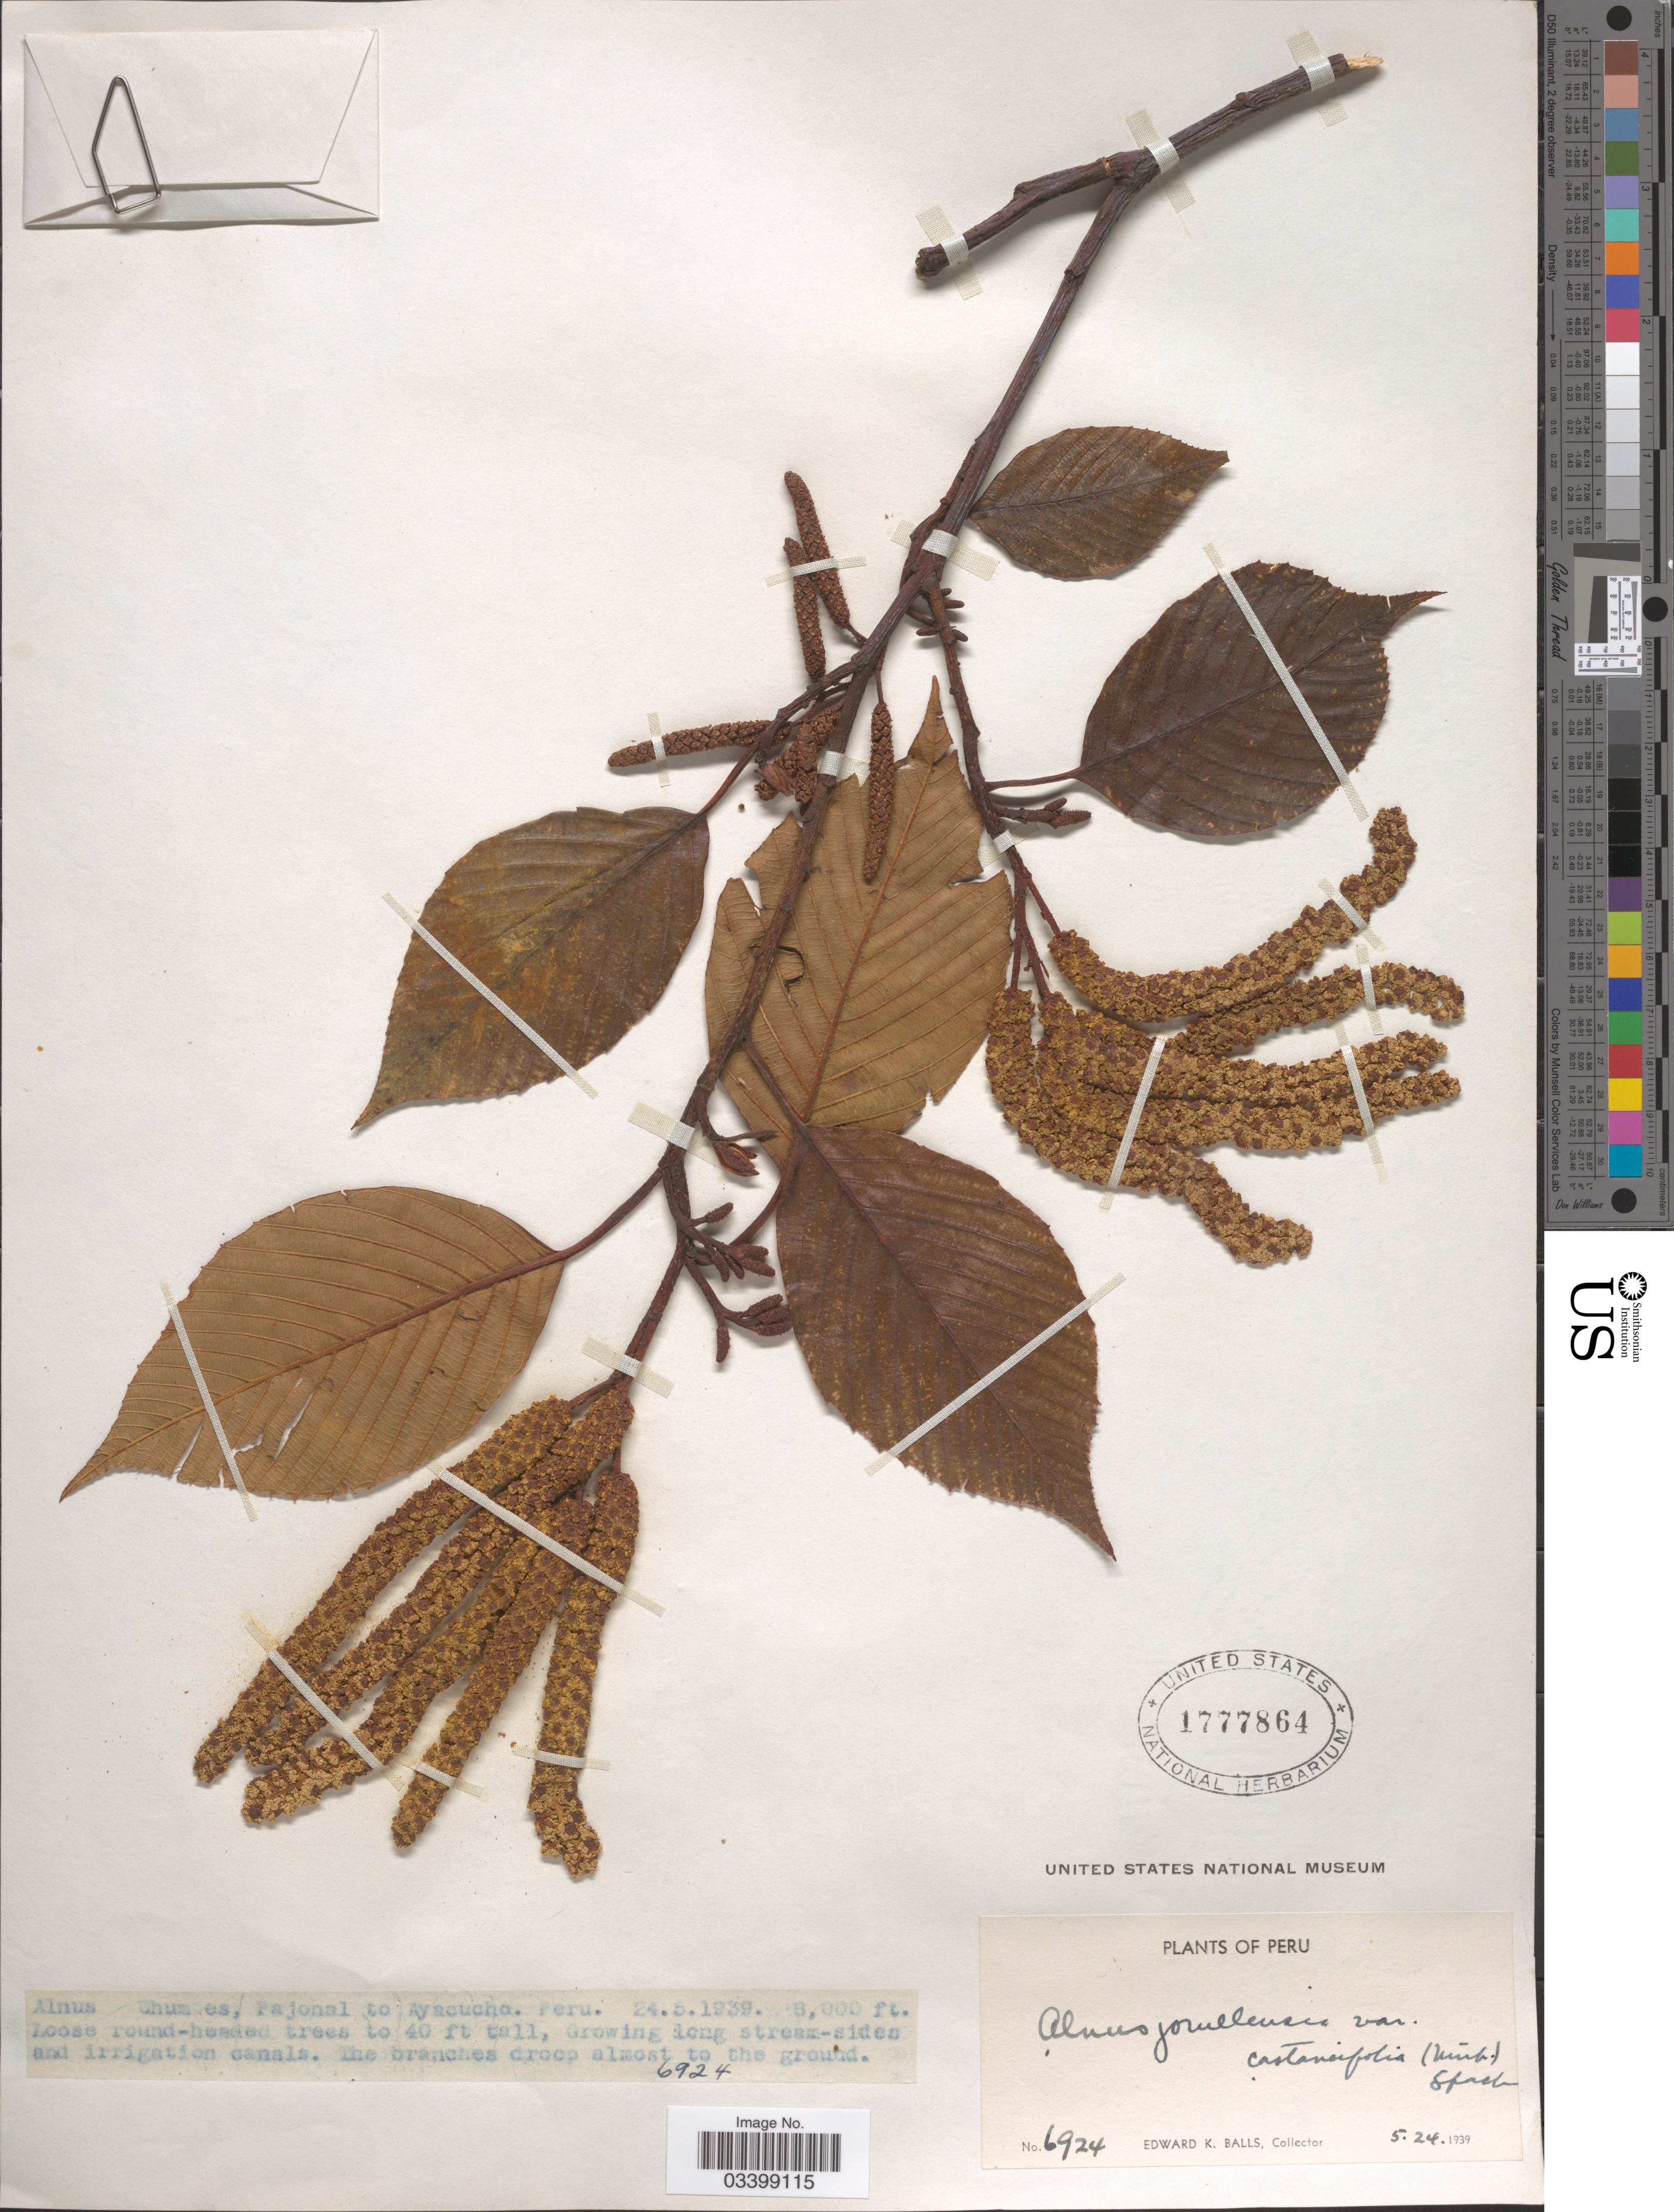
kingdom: Plantae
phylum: Tracheophyta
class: Magnoliopsida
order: Fagales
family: Betulaceae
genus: Alnus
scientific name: Alnus acuminata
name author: Kunth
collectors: E. K. Balls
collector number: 6924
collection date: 1939-05-24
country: Peru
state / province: Ayacucho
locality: Uhum es, Pajonal to Ayacucho.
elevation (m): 2438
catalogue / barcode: US 1777864